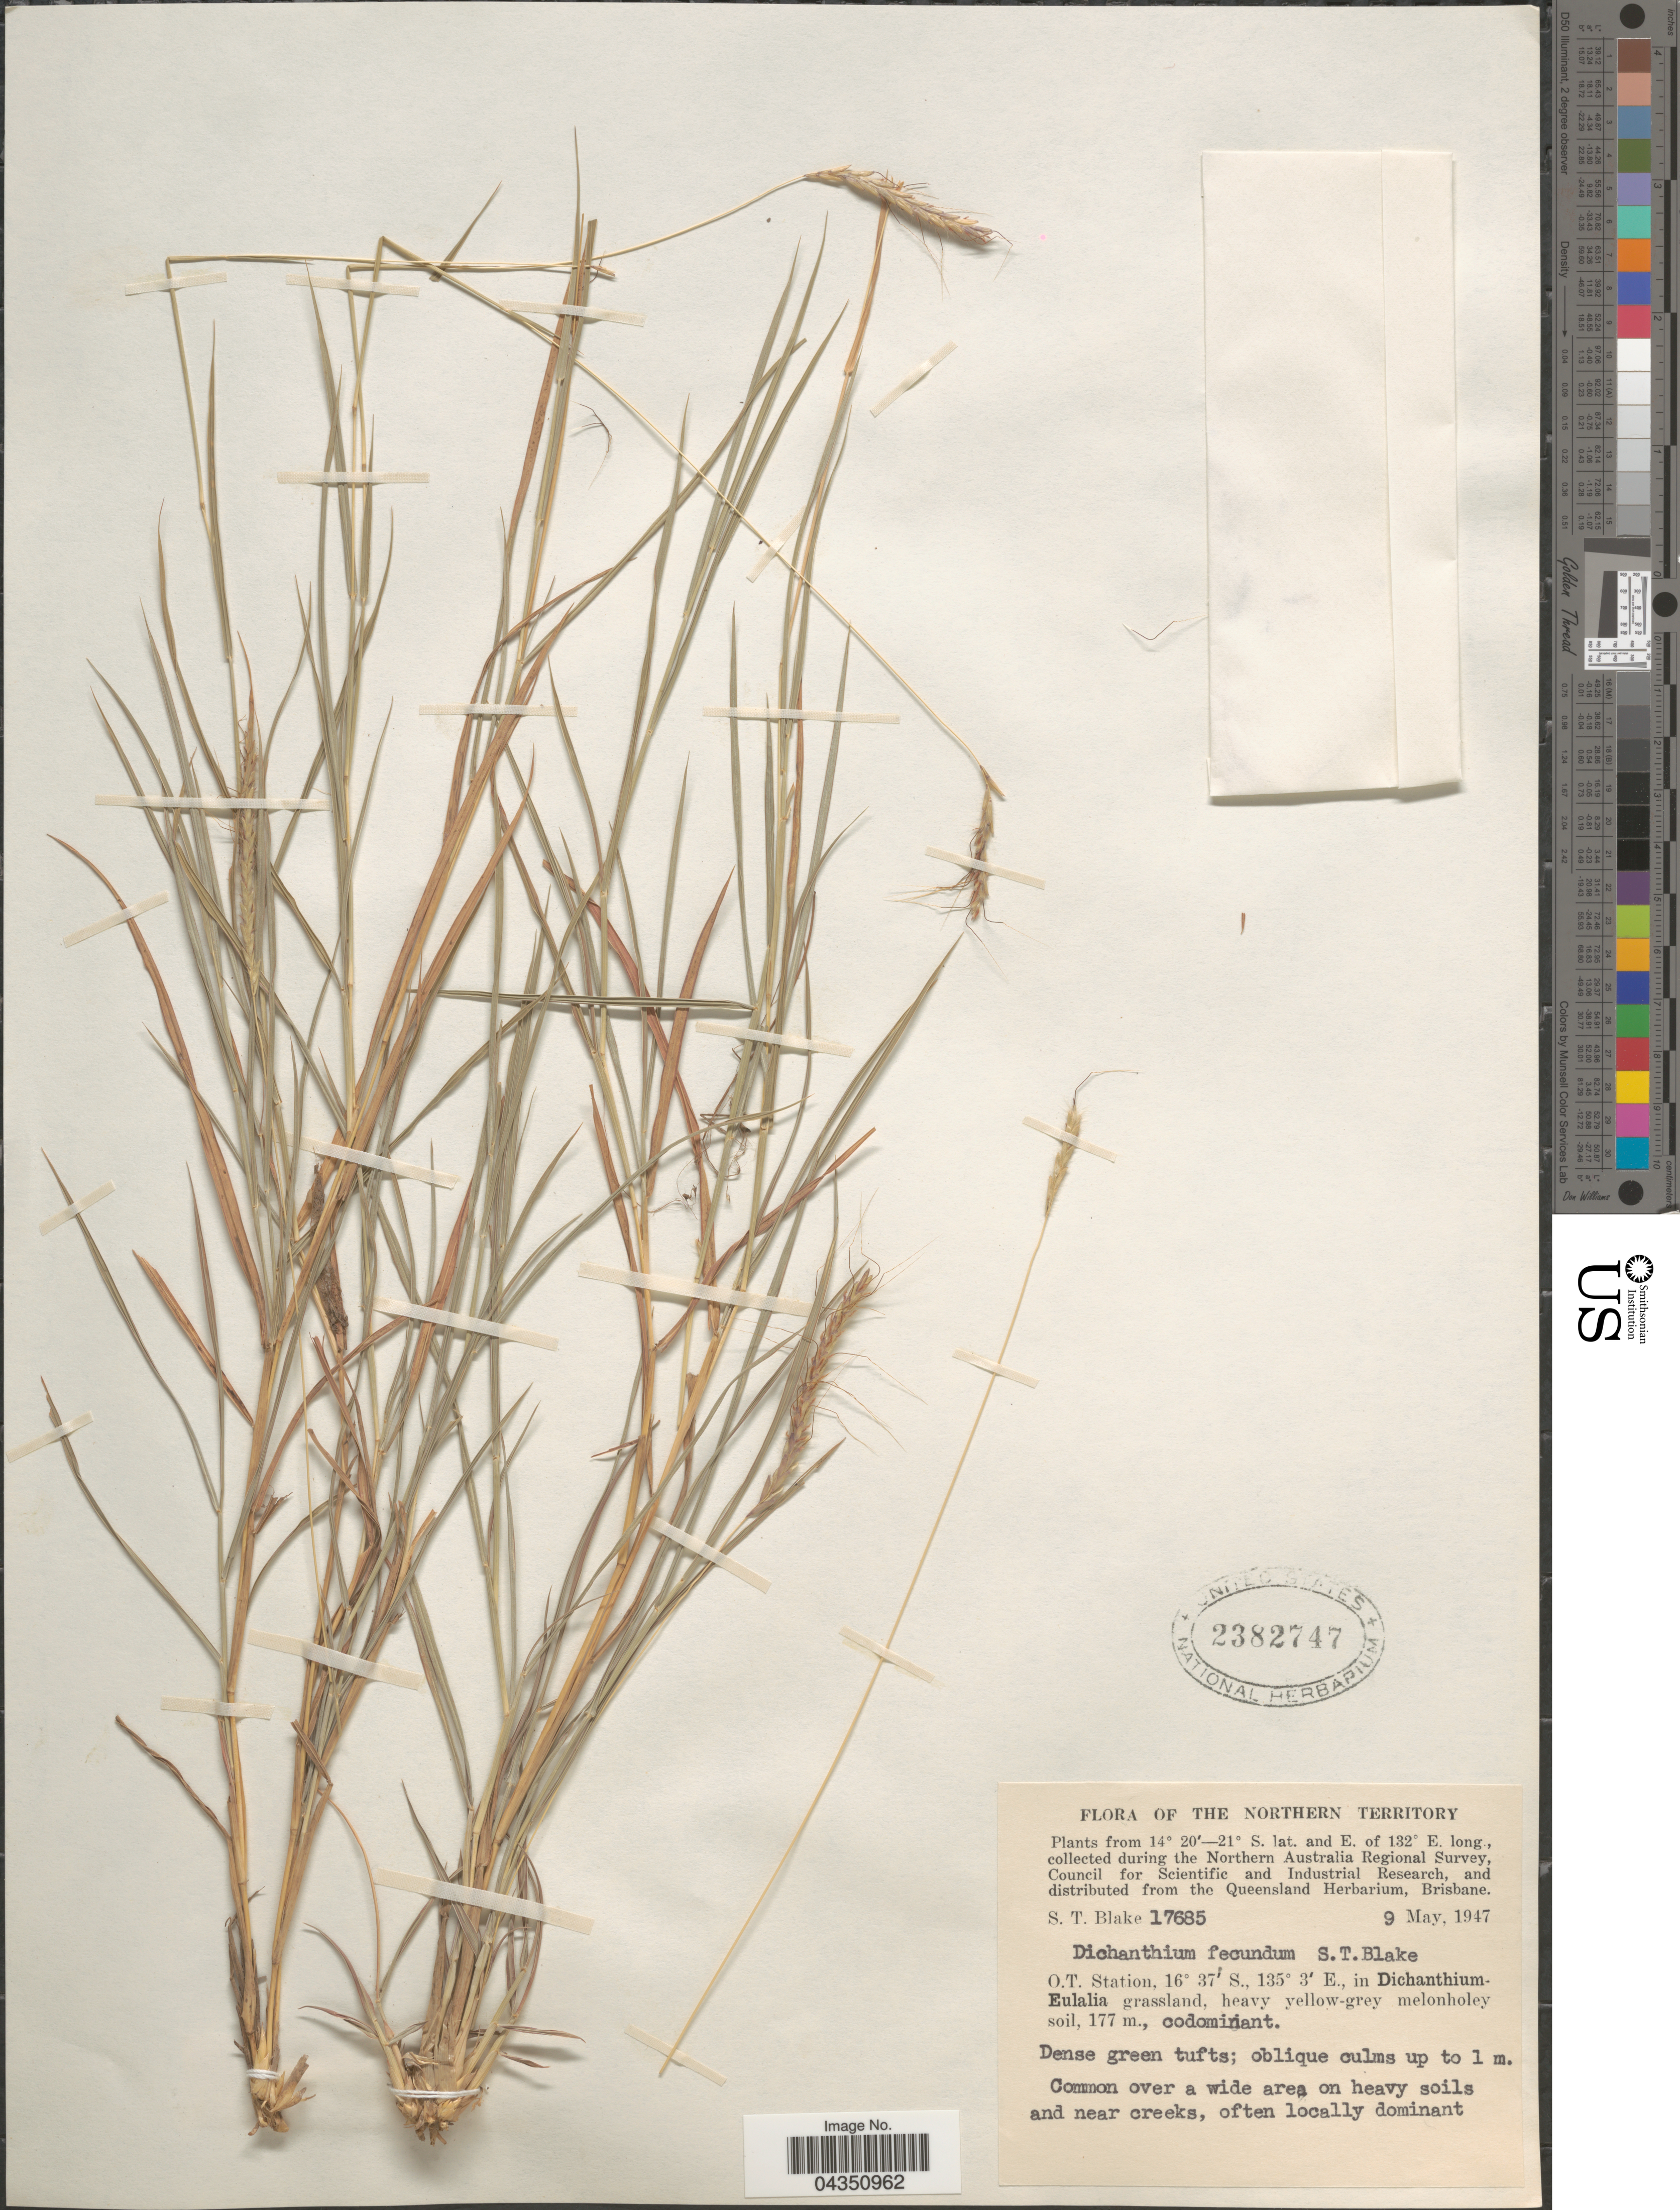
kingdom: Plantae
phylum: Tracheophyta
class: Liliopsida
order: Poales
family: Poaceae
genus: Dichanthium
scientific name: Dichanthium fecundum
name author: S.T. Blake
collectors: S. T. Blake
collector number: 17685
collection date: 1947-05-09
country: Australia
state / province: Northern Territory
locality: Northern Australia Regional Survey. O.T. Station.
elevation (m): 177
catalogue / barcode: US 2382747